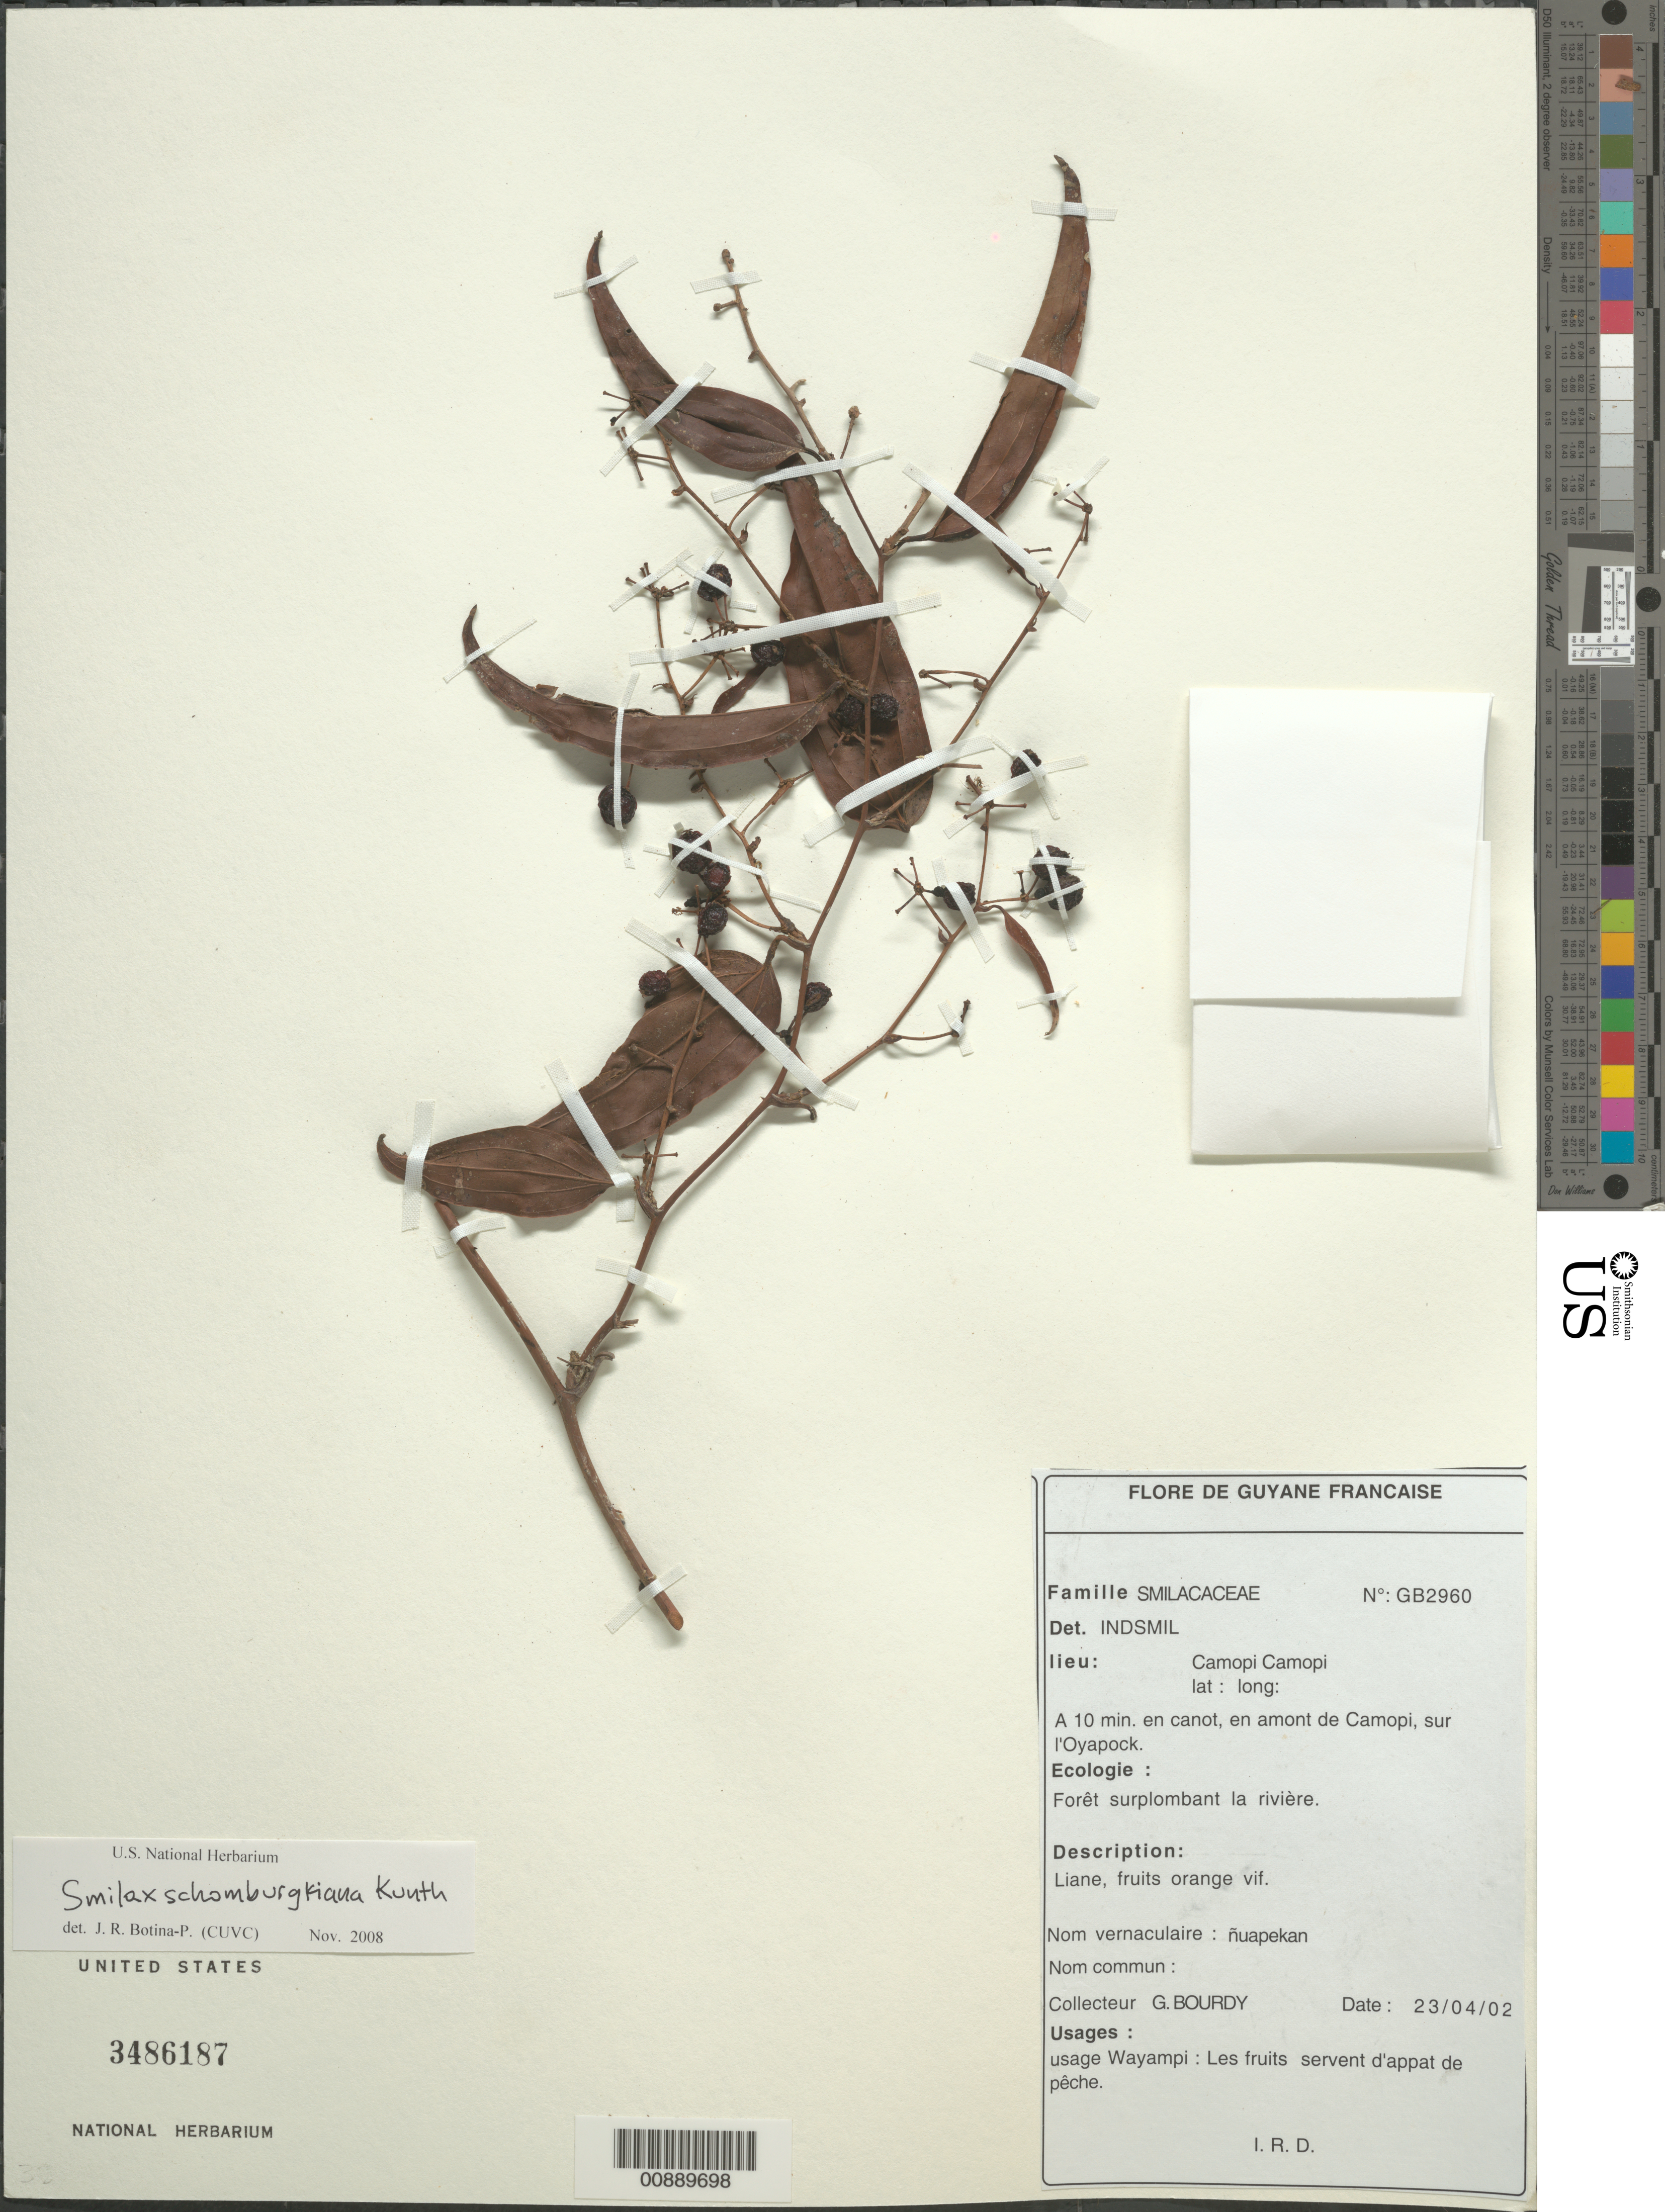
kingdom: Plantae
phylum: Tracheophyta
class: Liliopsida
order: Liliales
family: Smilacaceae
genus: Smilax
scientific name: Smilax schomburgkiana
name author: Kunth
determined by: Botina-P., J. R.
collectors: G. Bourdy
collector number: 2960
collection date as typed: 23-Apr-02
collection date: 2002-04-23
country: French Guiana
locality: Camopi Camopi, 10 min. (by boat) upstream of Camopi, sur l'Oyapock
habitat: Forêt surplombant la rivière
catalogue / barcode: US 3486187